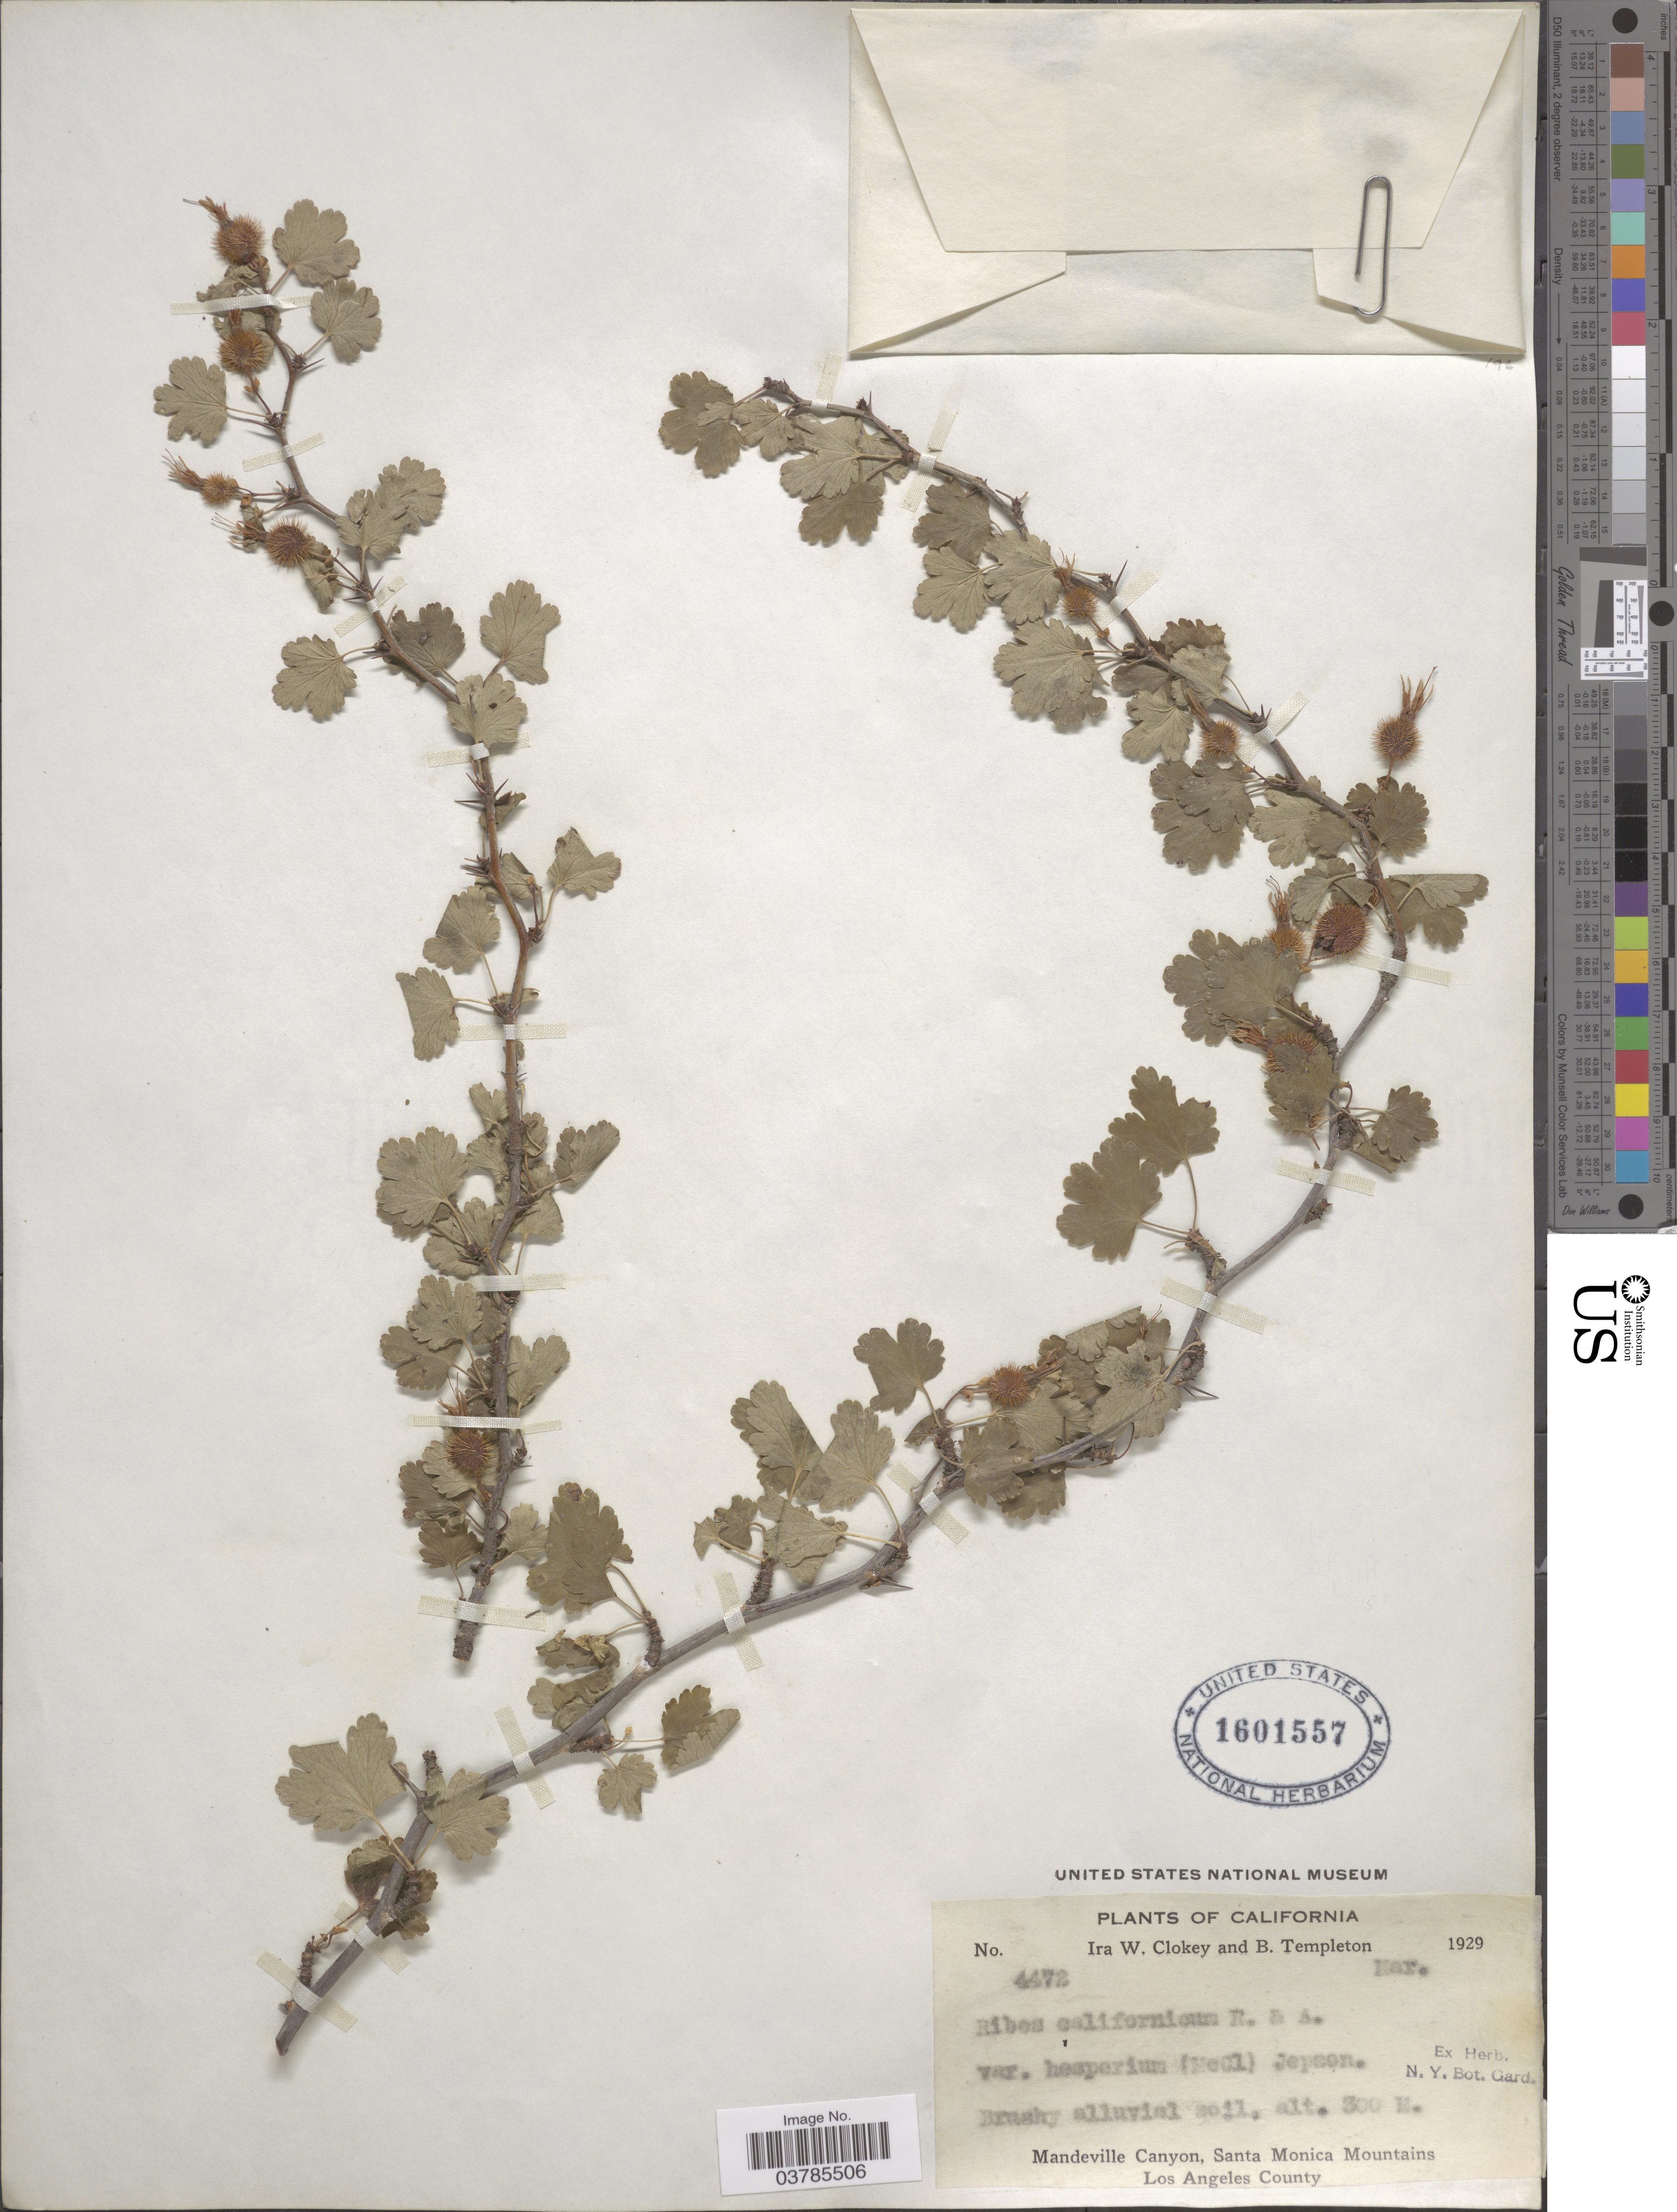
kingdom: Plantae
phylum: Tracheophyta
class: Magnoliopsida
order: Saxifragales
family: Grossulariaceae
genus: Ribes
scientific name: Ribes californicum var. hesperium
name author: (McClatchie) Jeps.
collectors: I. W. Clokey & B. Templeton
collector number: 4472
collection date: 1929-03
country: United States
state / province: California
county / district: Los Angeles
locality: Mandeville Canyon, Santa Monica Mountains. Los Angeles County.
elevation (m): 300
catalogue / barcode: US 1601557